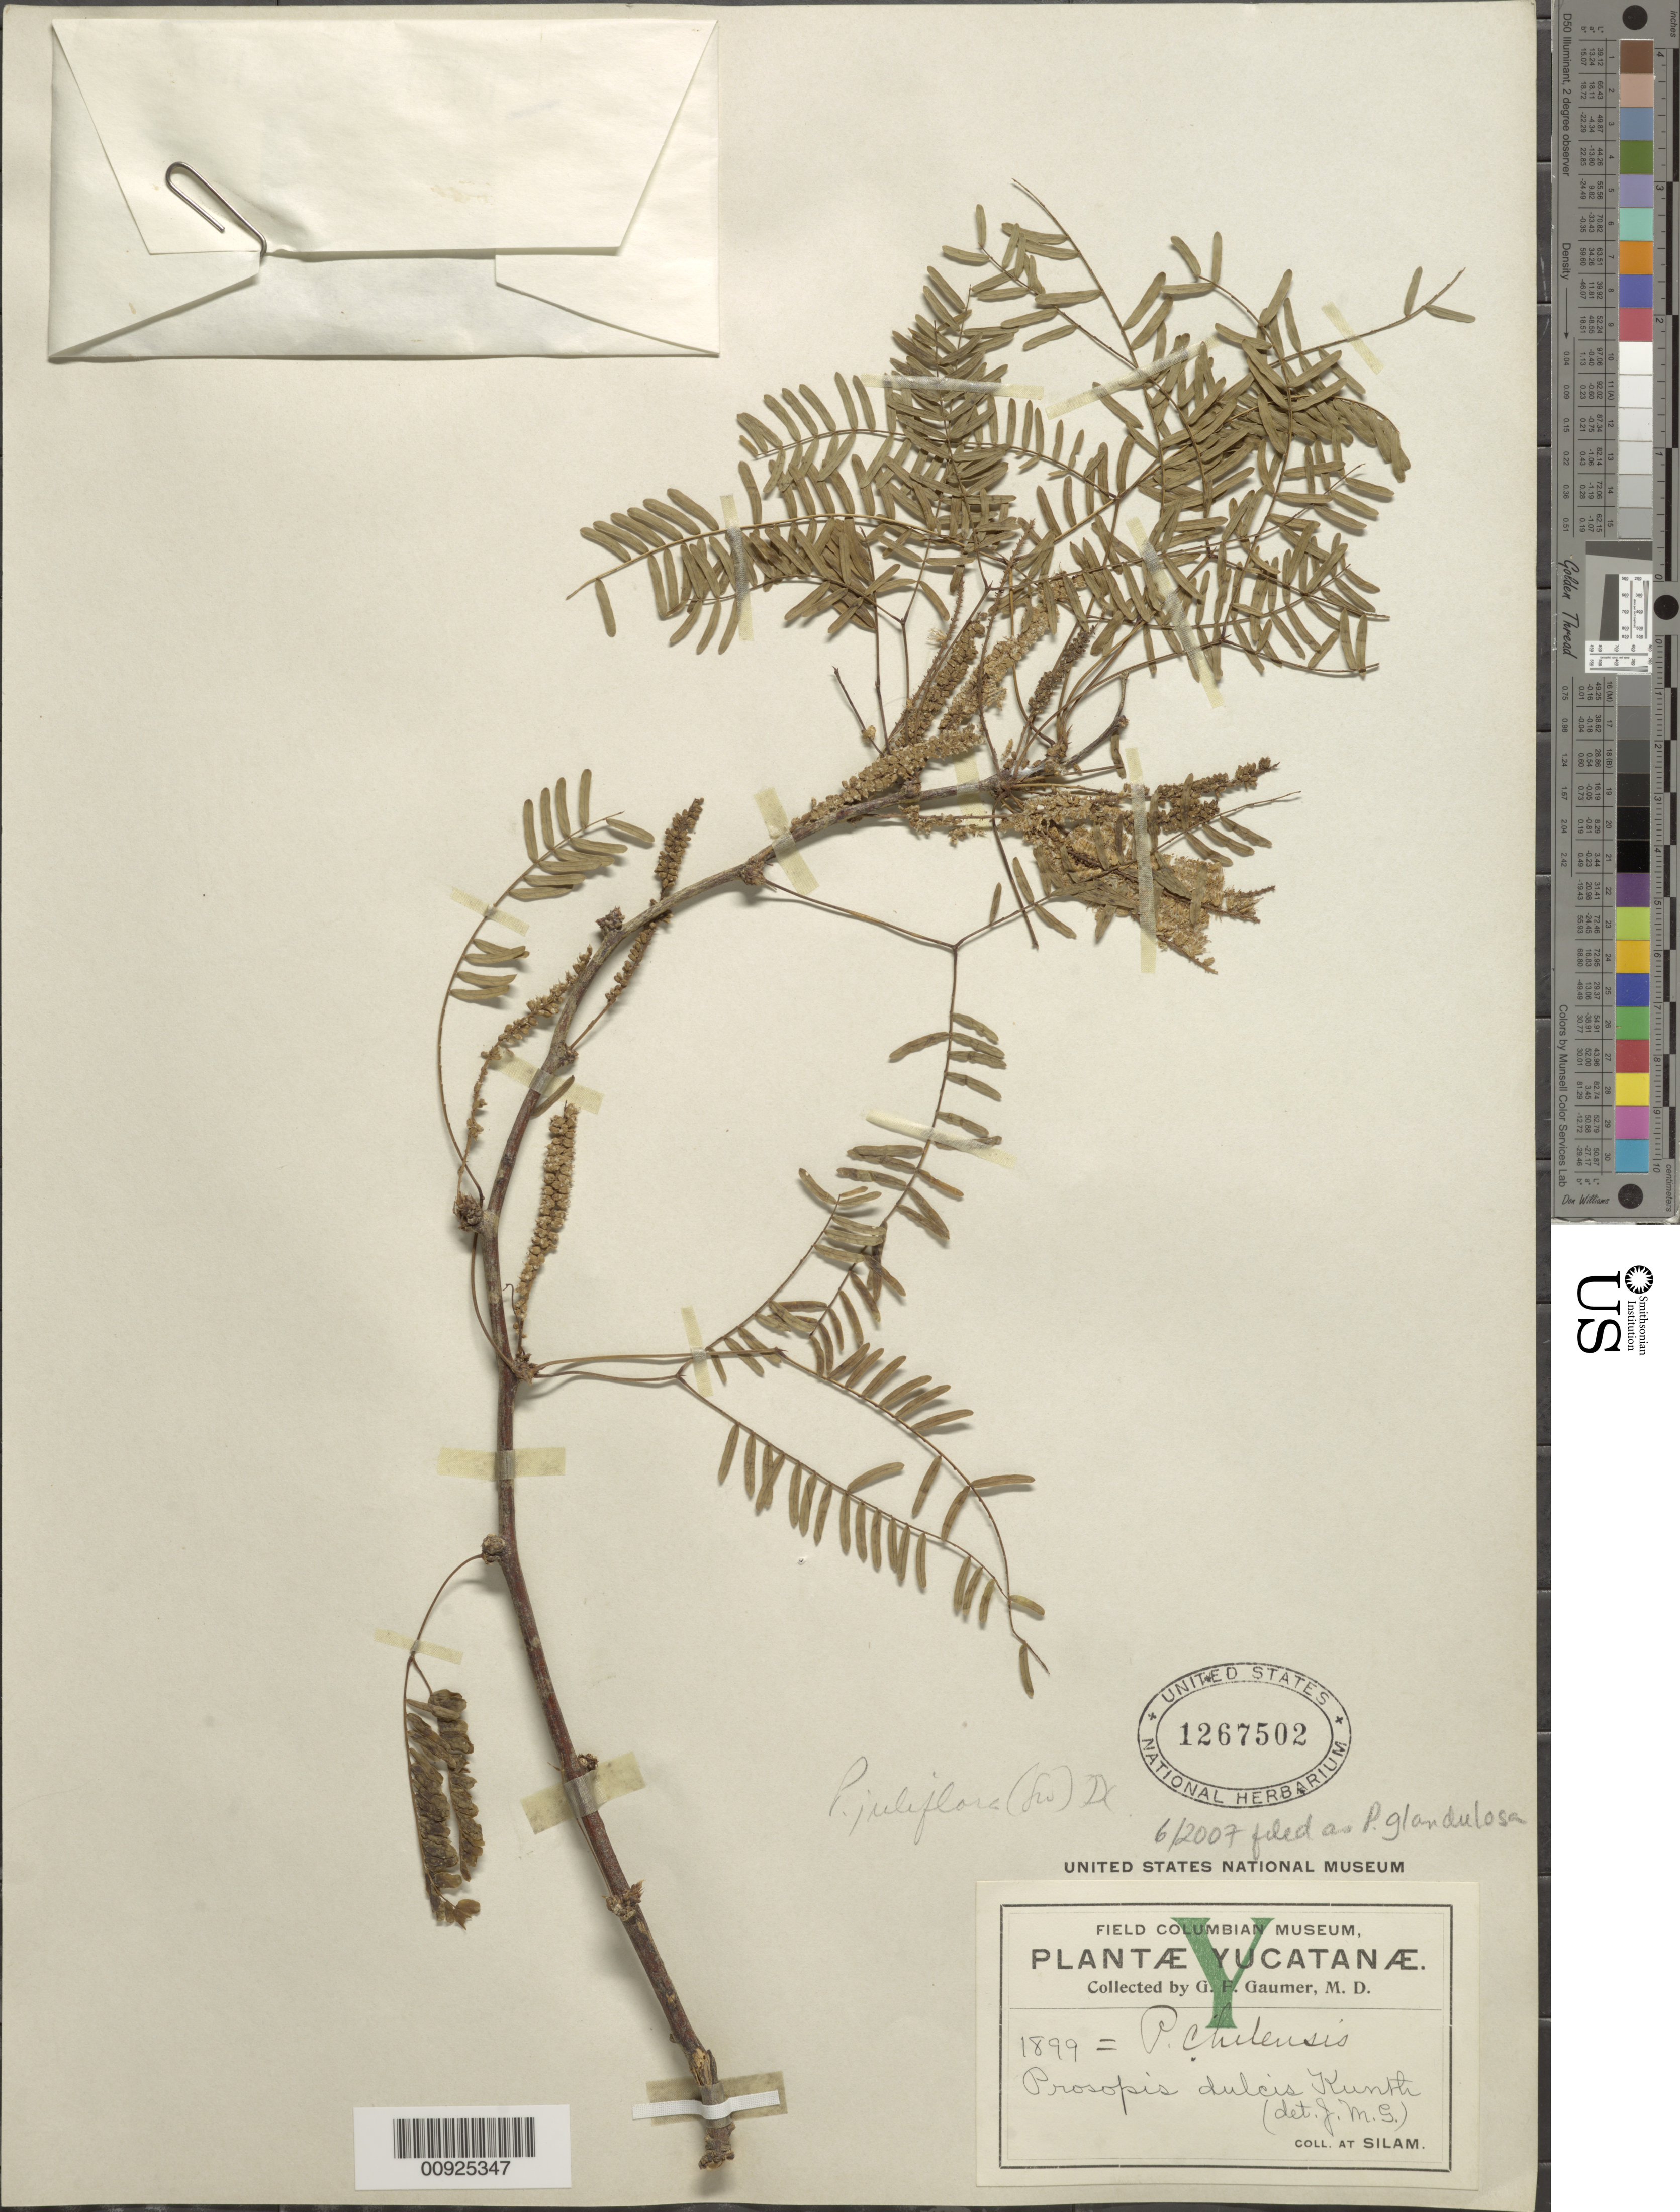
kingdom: Plantae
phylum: Tracheophyta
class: Magnoliopsida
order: Fabales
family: Fabaceae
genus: Neltuma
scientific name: Neltuma glandulosa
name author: (Torr.) Britton & Rose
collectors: G. F. Gaumer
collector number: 1899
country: Mexico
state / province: Yucatán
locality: Silam.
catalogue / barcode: US 1267502